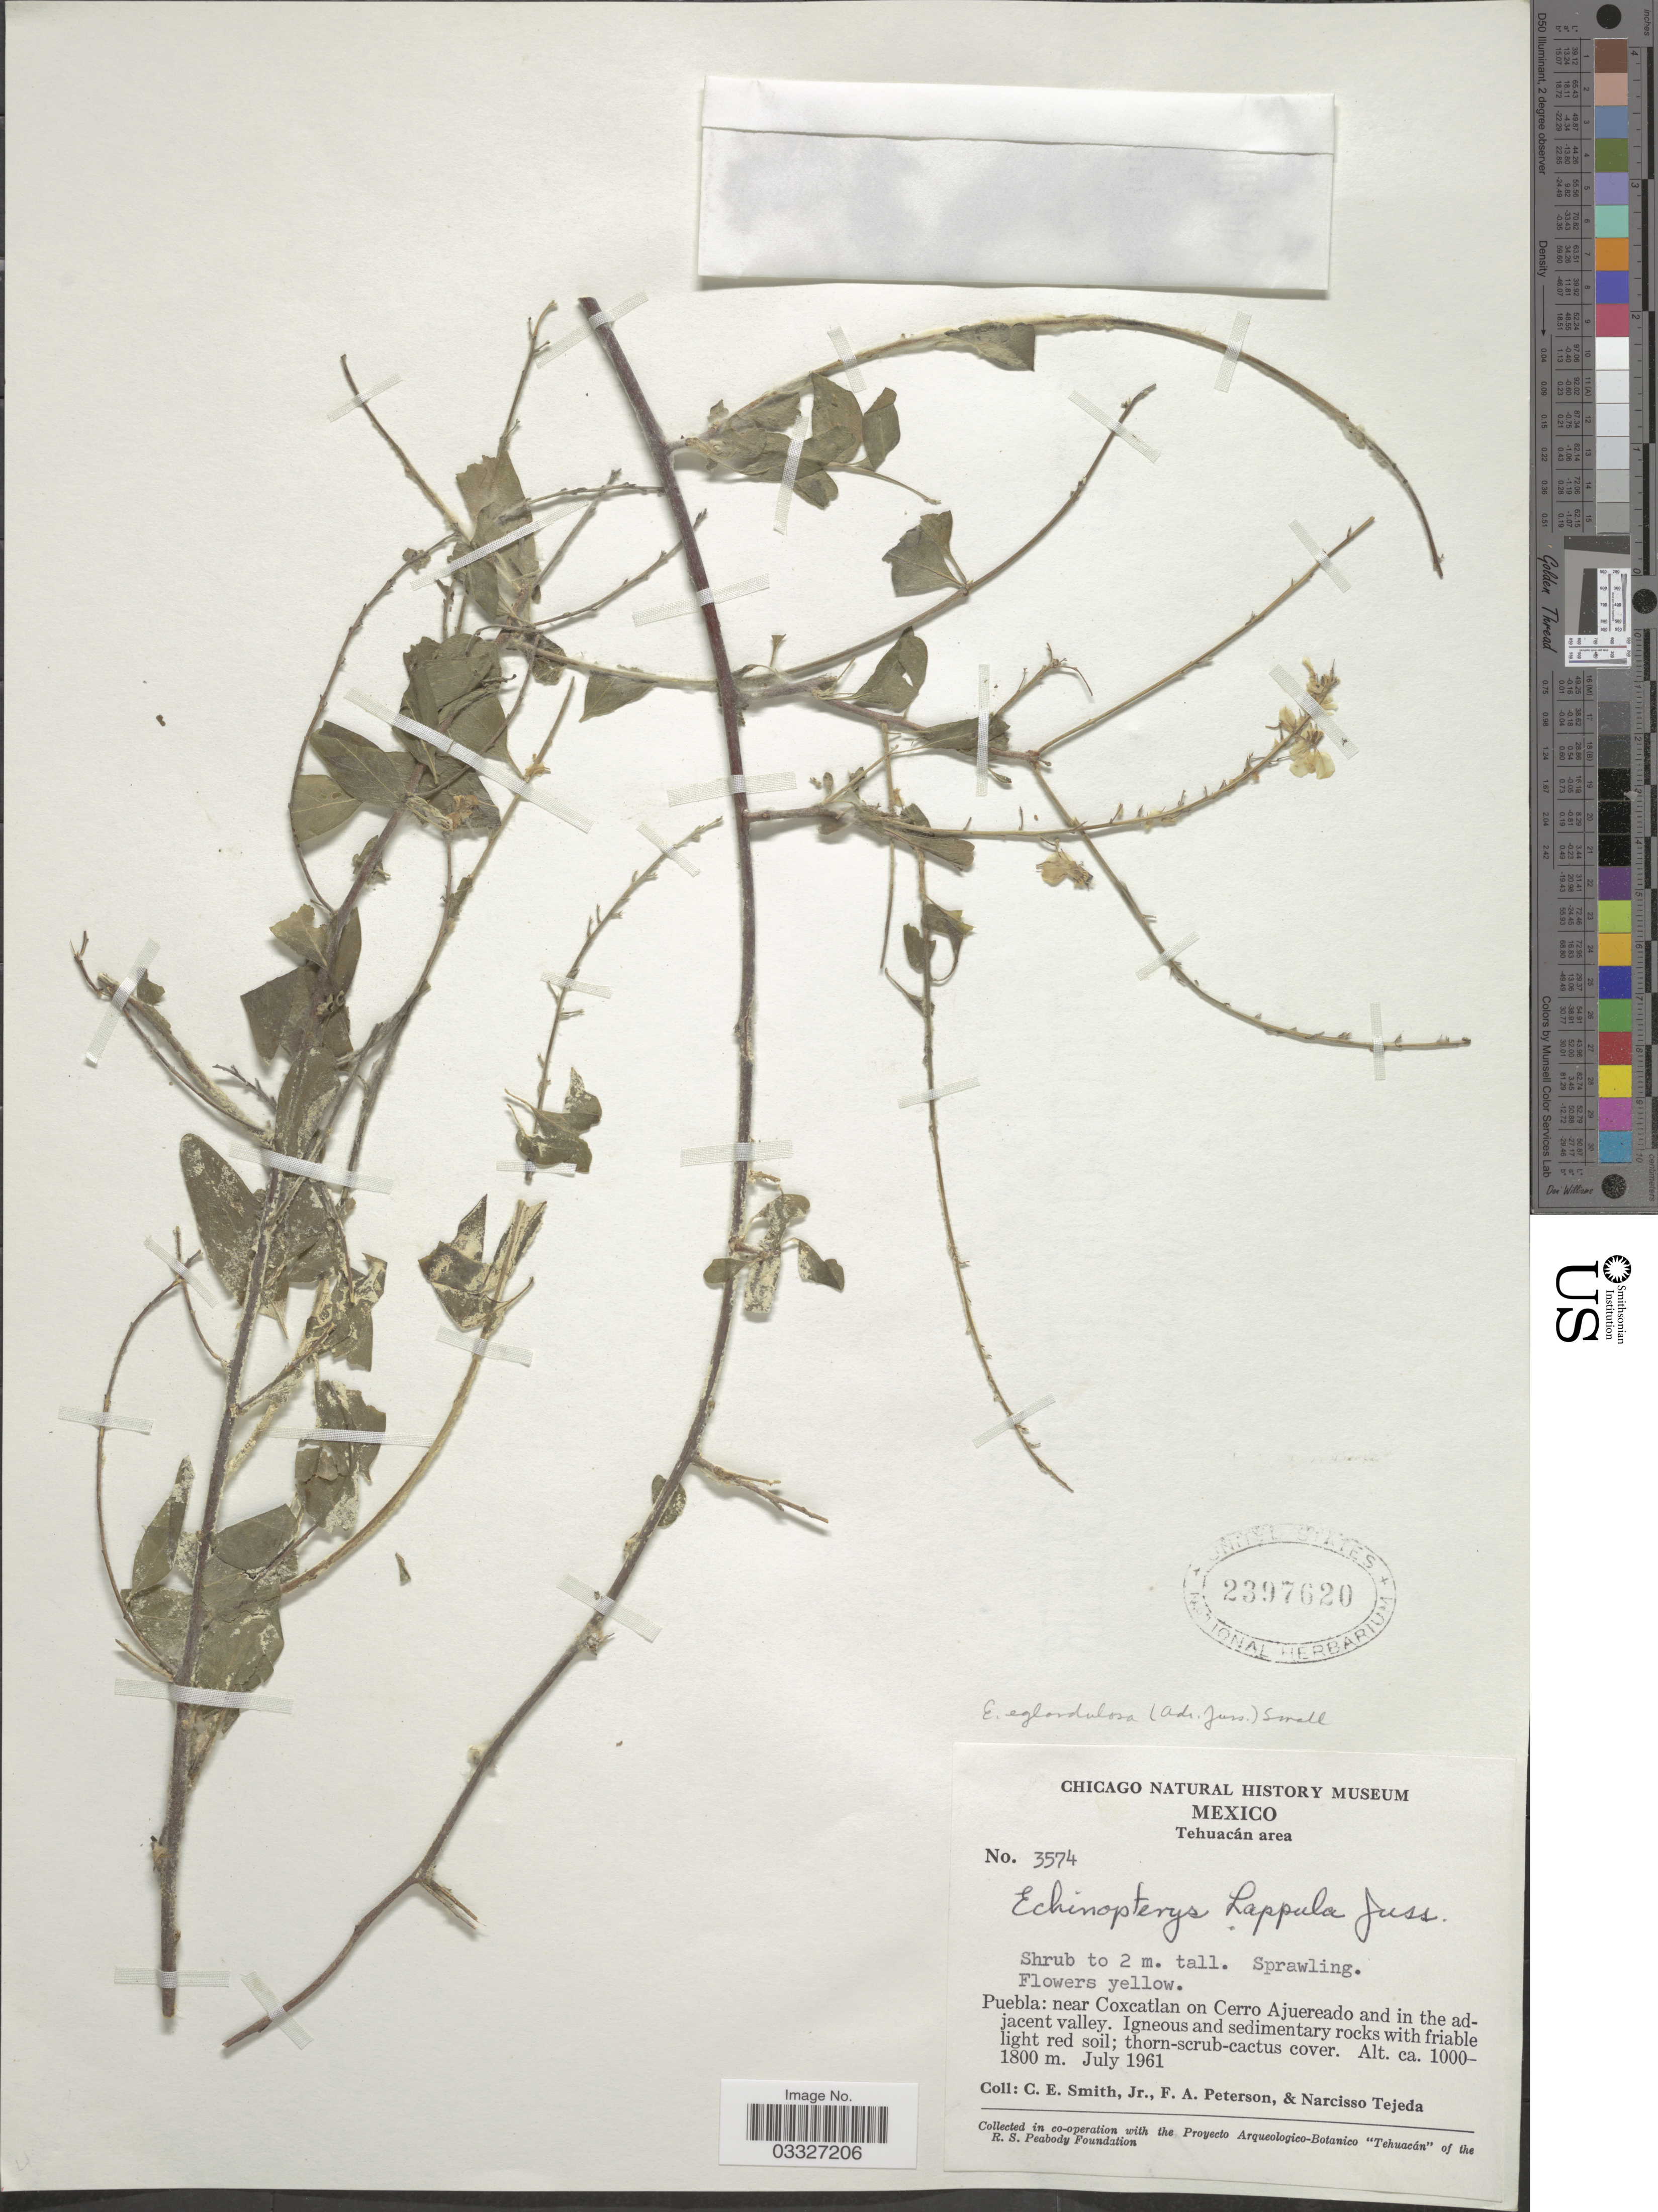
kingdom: Plantae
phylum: Tracheophyta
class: Magnoliopsida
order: Malpighiales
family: Malpighiaceae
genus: Echinopterys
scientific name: Echinopterys eglandulosa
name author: (A. Juss.) Small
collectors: C. E. Smith Jr., F. A. Peterson & N. Tejeda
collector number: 3574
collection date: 1961-07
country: Mexico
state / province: Puebla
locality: Tehuacán area. Near Coxcatlan on Cerro Ajuereado and in the adjacent valley.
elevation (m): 1000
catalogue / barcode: US 2397620